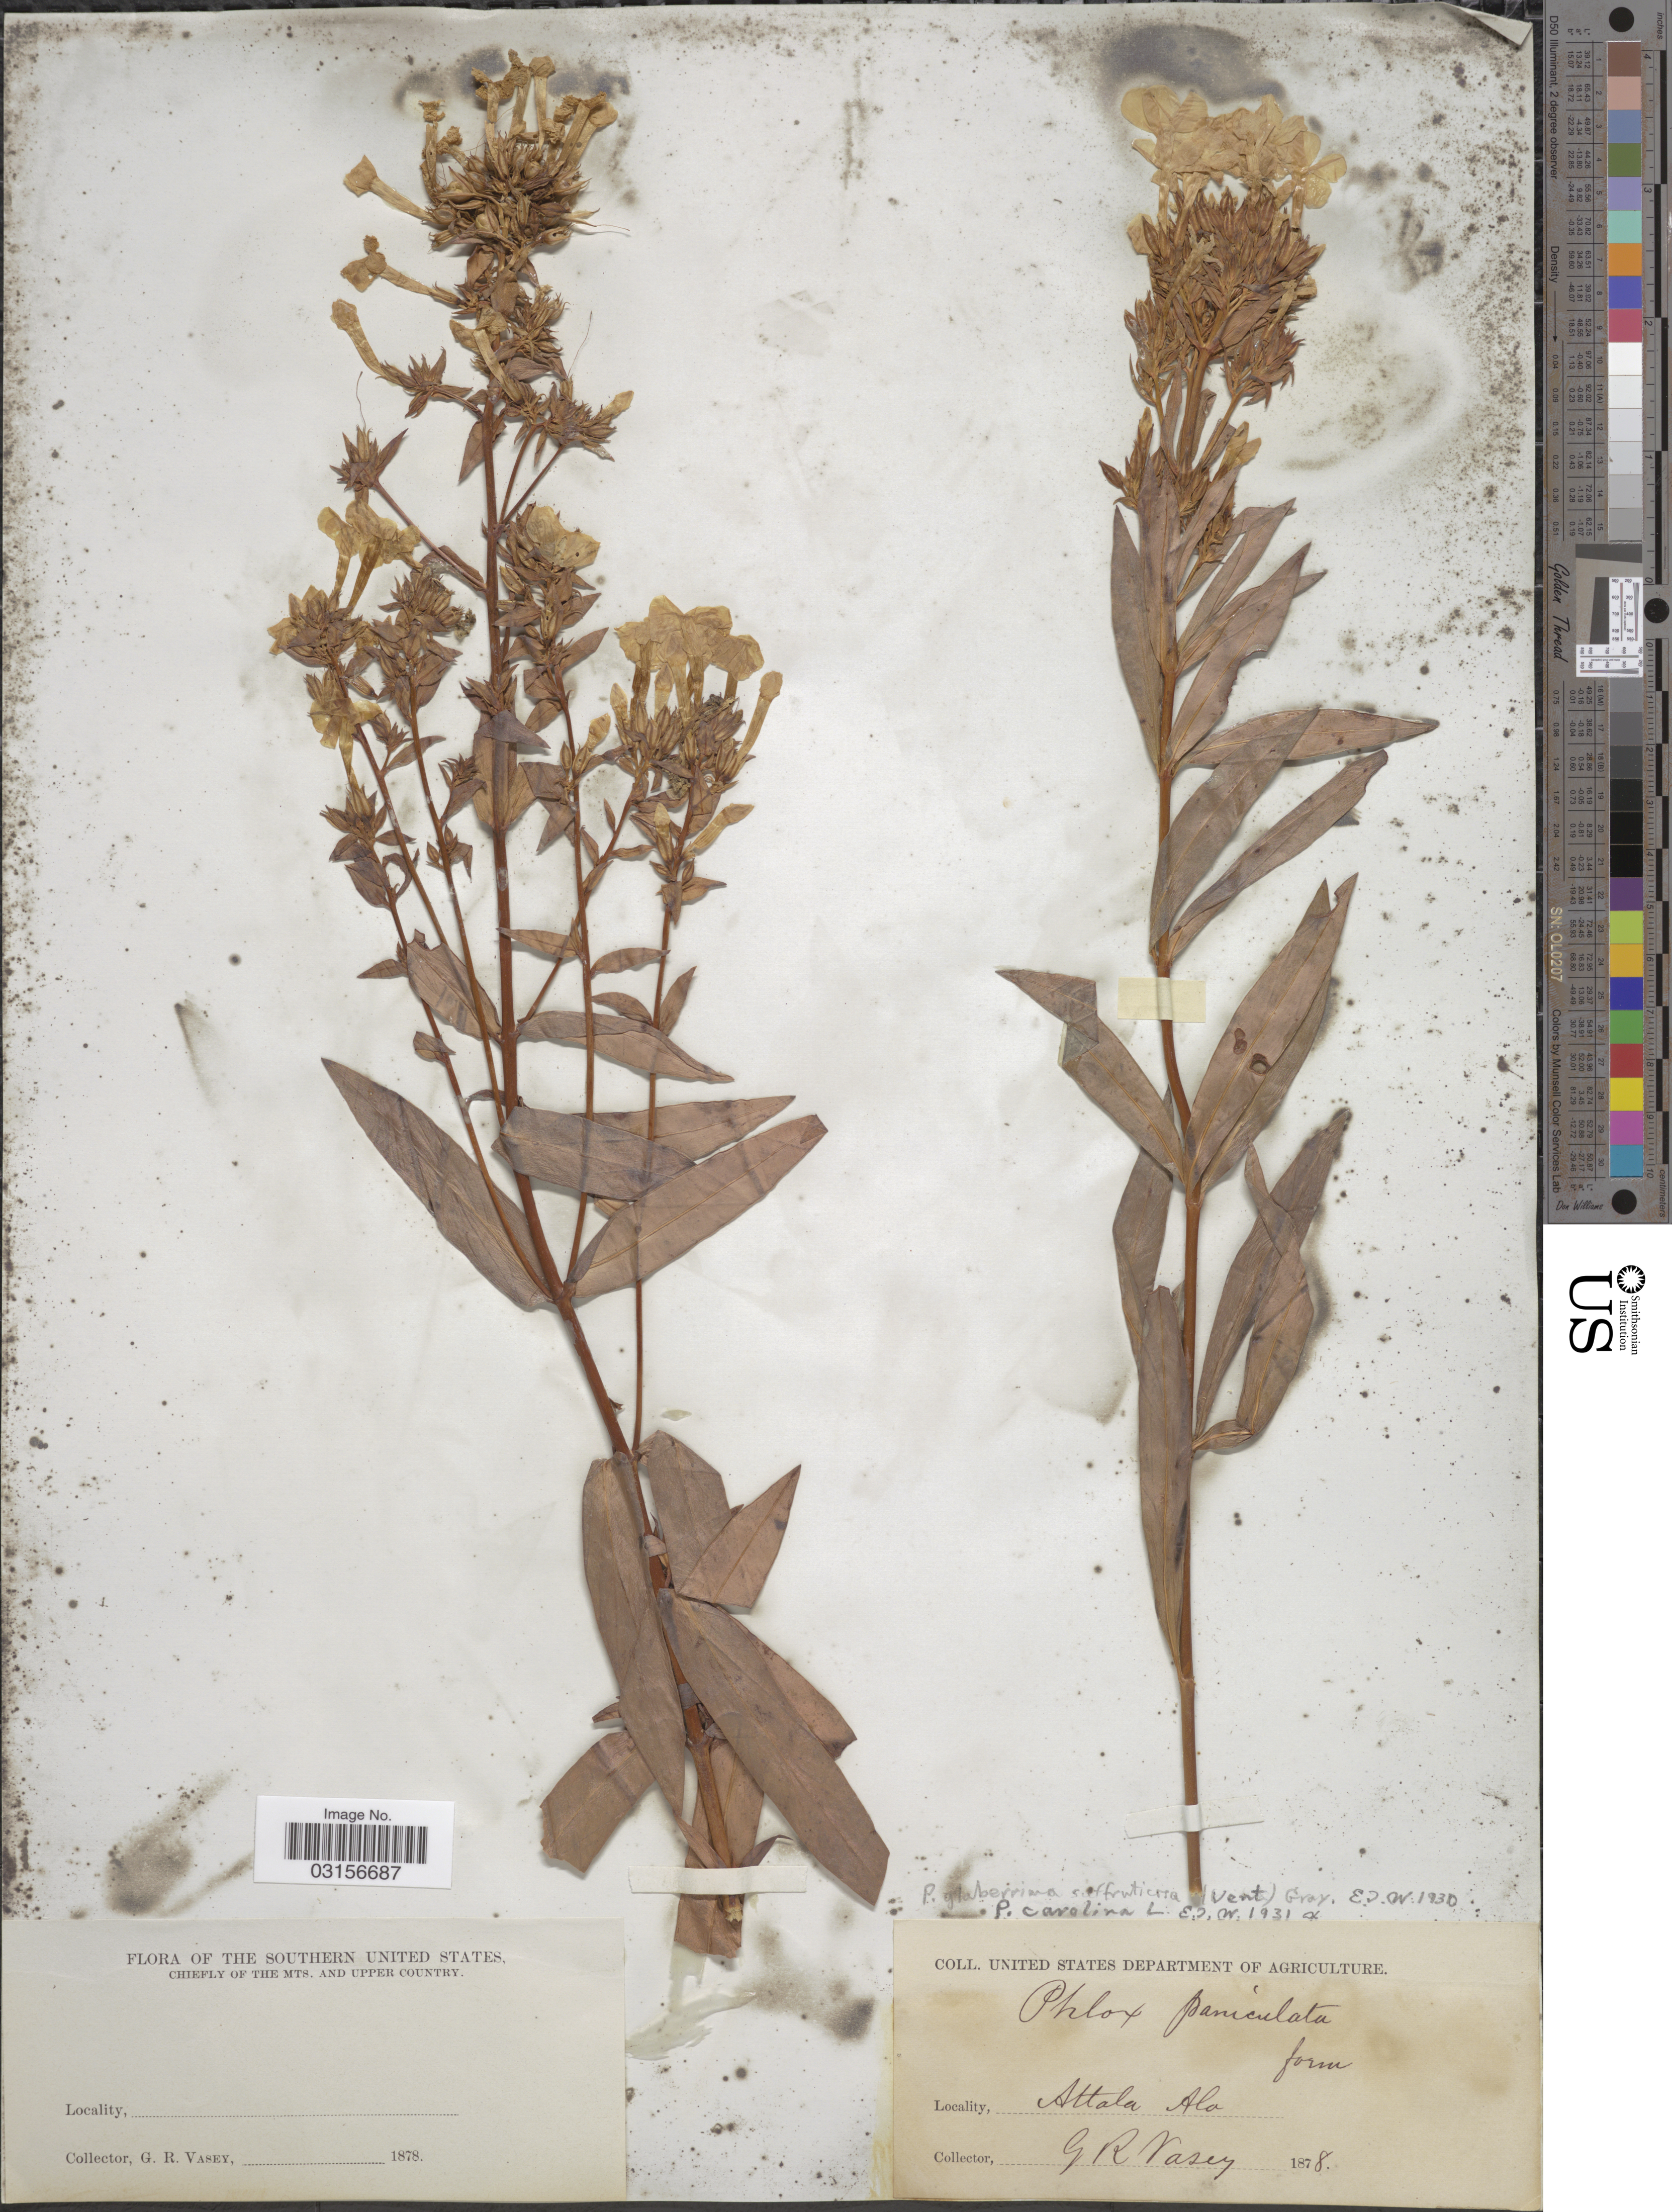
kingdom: Plantae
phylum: Tracheophyta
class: Magnoliopsida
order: Ericales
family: Polemoniaceae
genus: Phlox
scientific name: Phlox carolina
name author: L.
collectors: G. R. Vasey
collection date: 1878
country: United States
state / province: Alabama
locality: The Southern United States, Chiefly of The Mts. and Upper Country, Attala Ala.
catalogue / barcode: US 103149